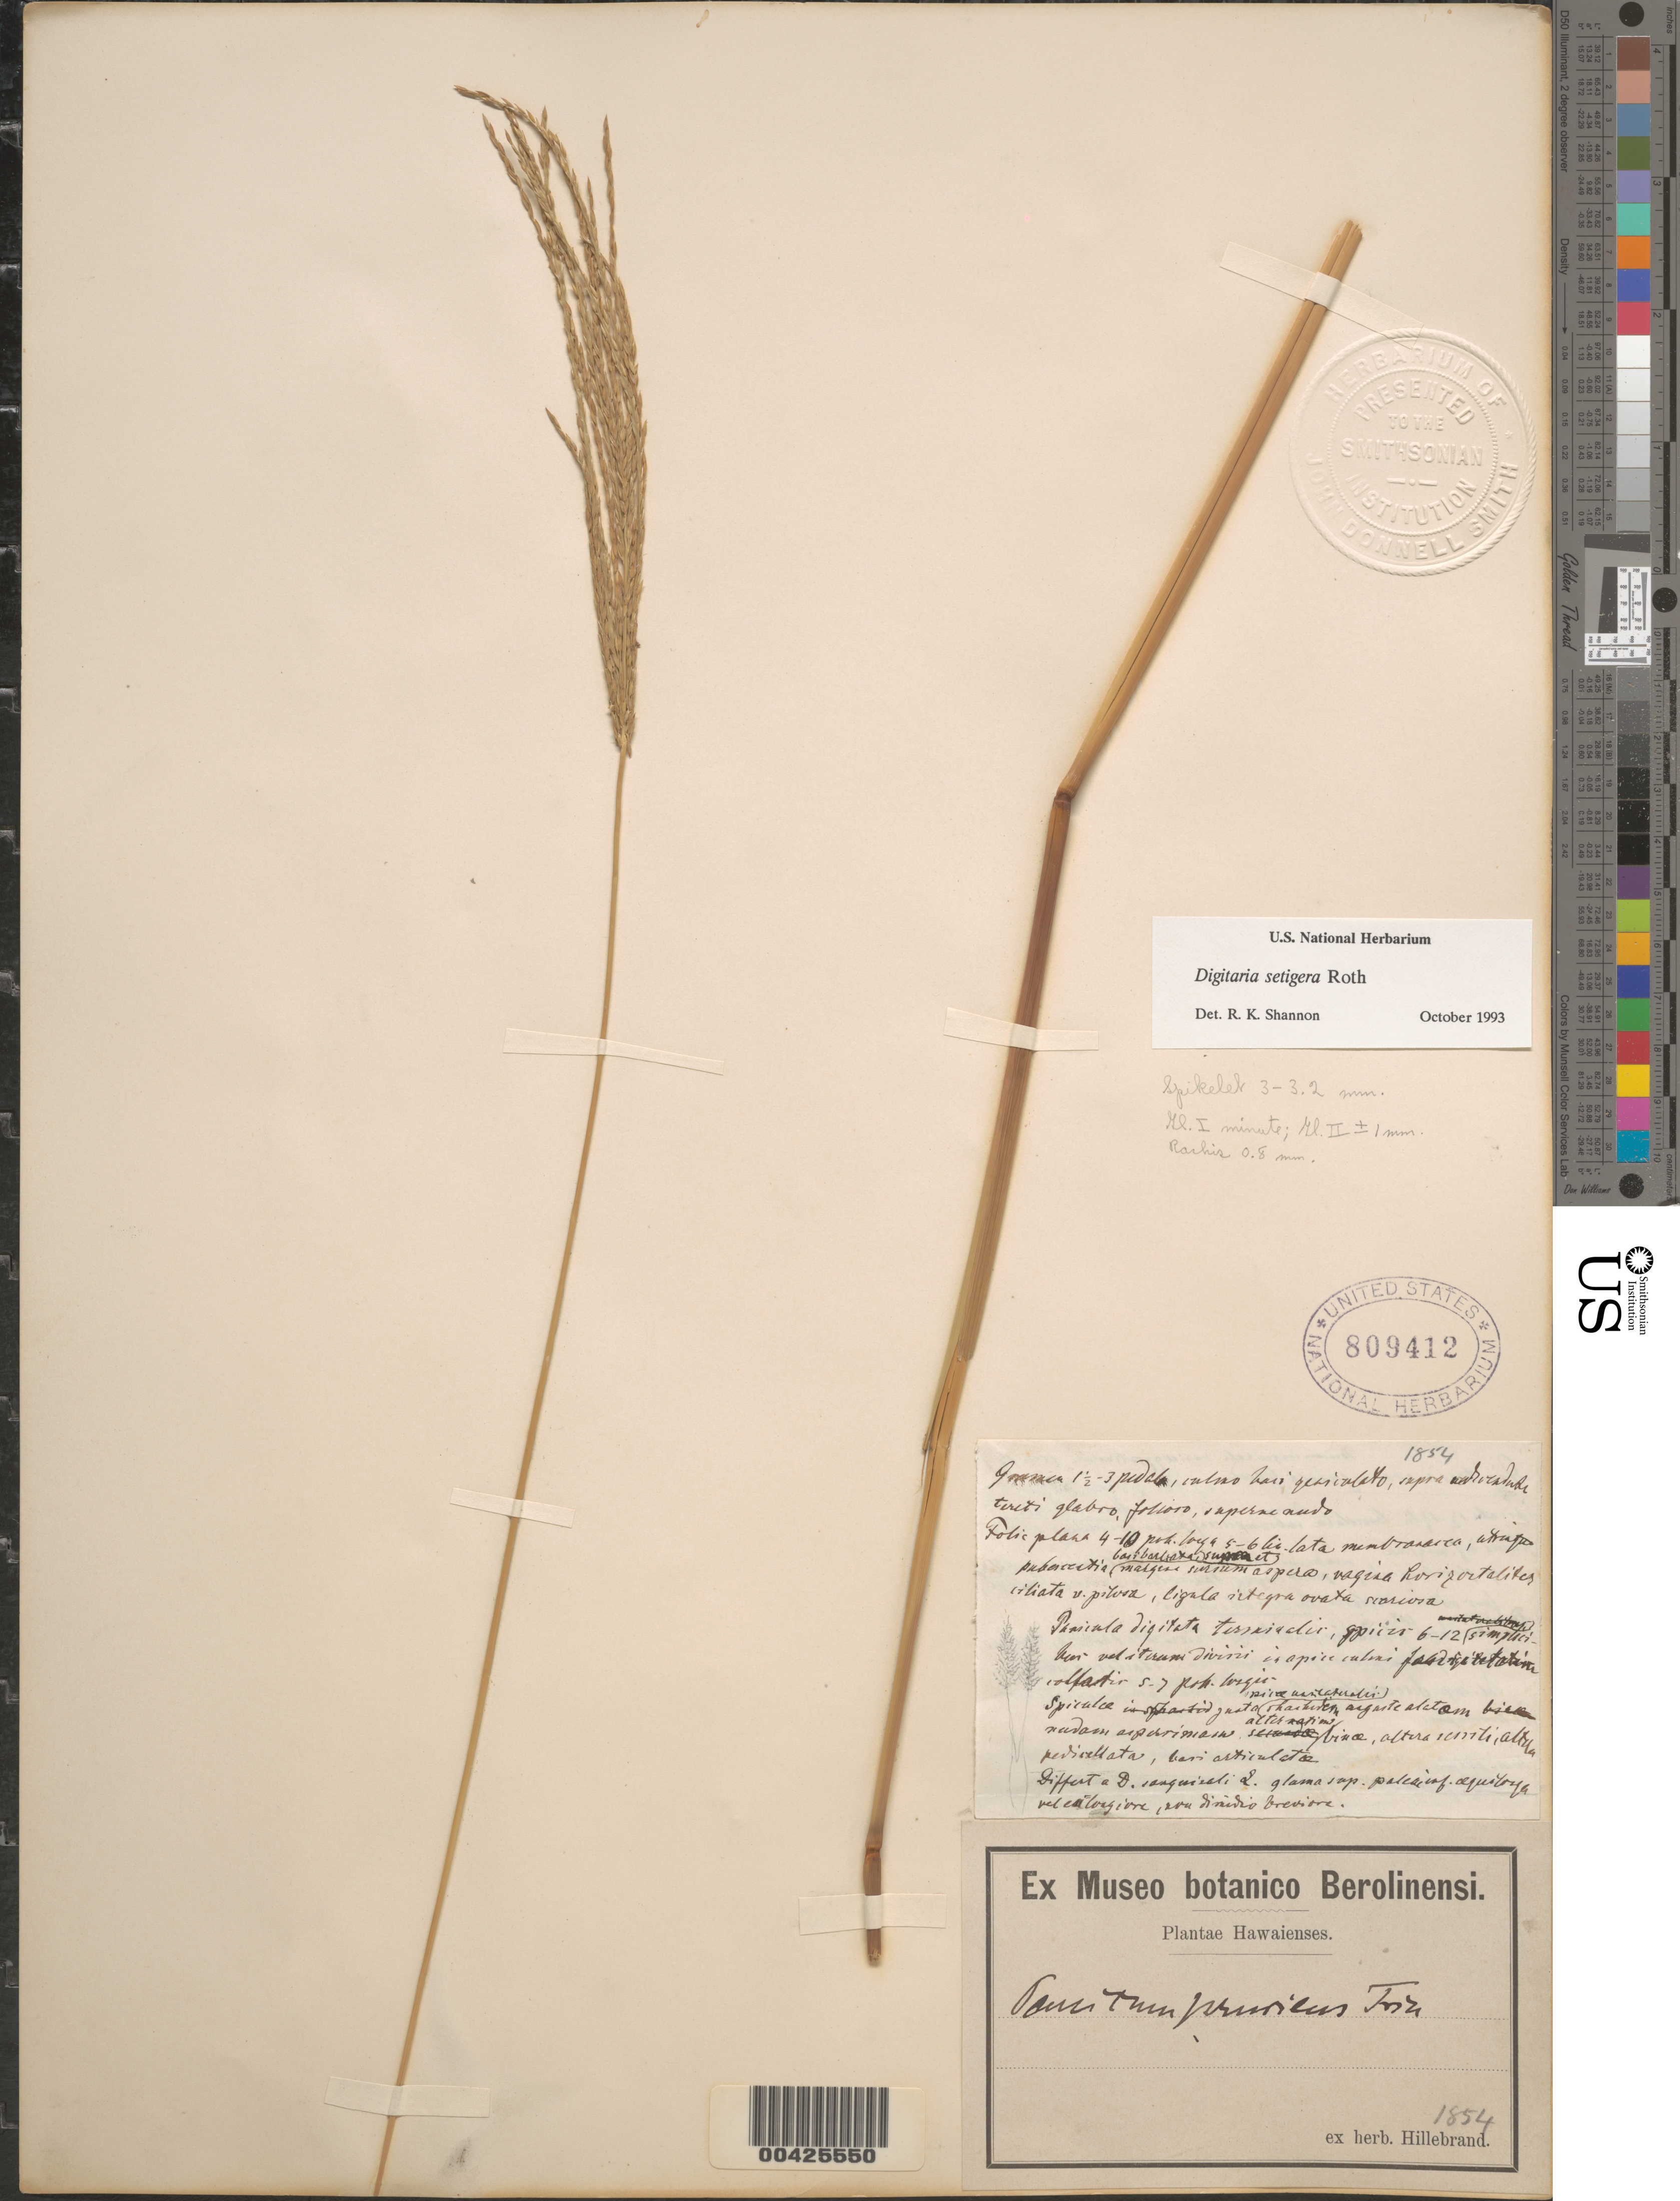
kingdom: Plantae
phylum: Tracheophyta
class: Liliopsida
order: Poales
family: Poaceae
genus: Digitaria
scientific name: Digitaria setigera var. setigera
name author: Roth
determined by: Faccenda, K.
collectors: W. Hillebrand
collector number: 1854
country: United States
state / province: Hawaii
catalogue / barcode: US 809412